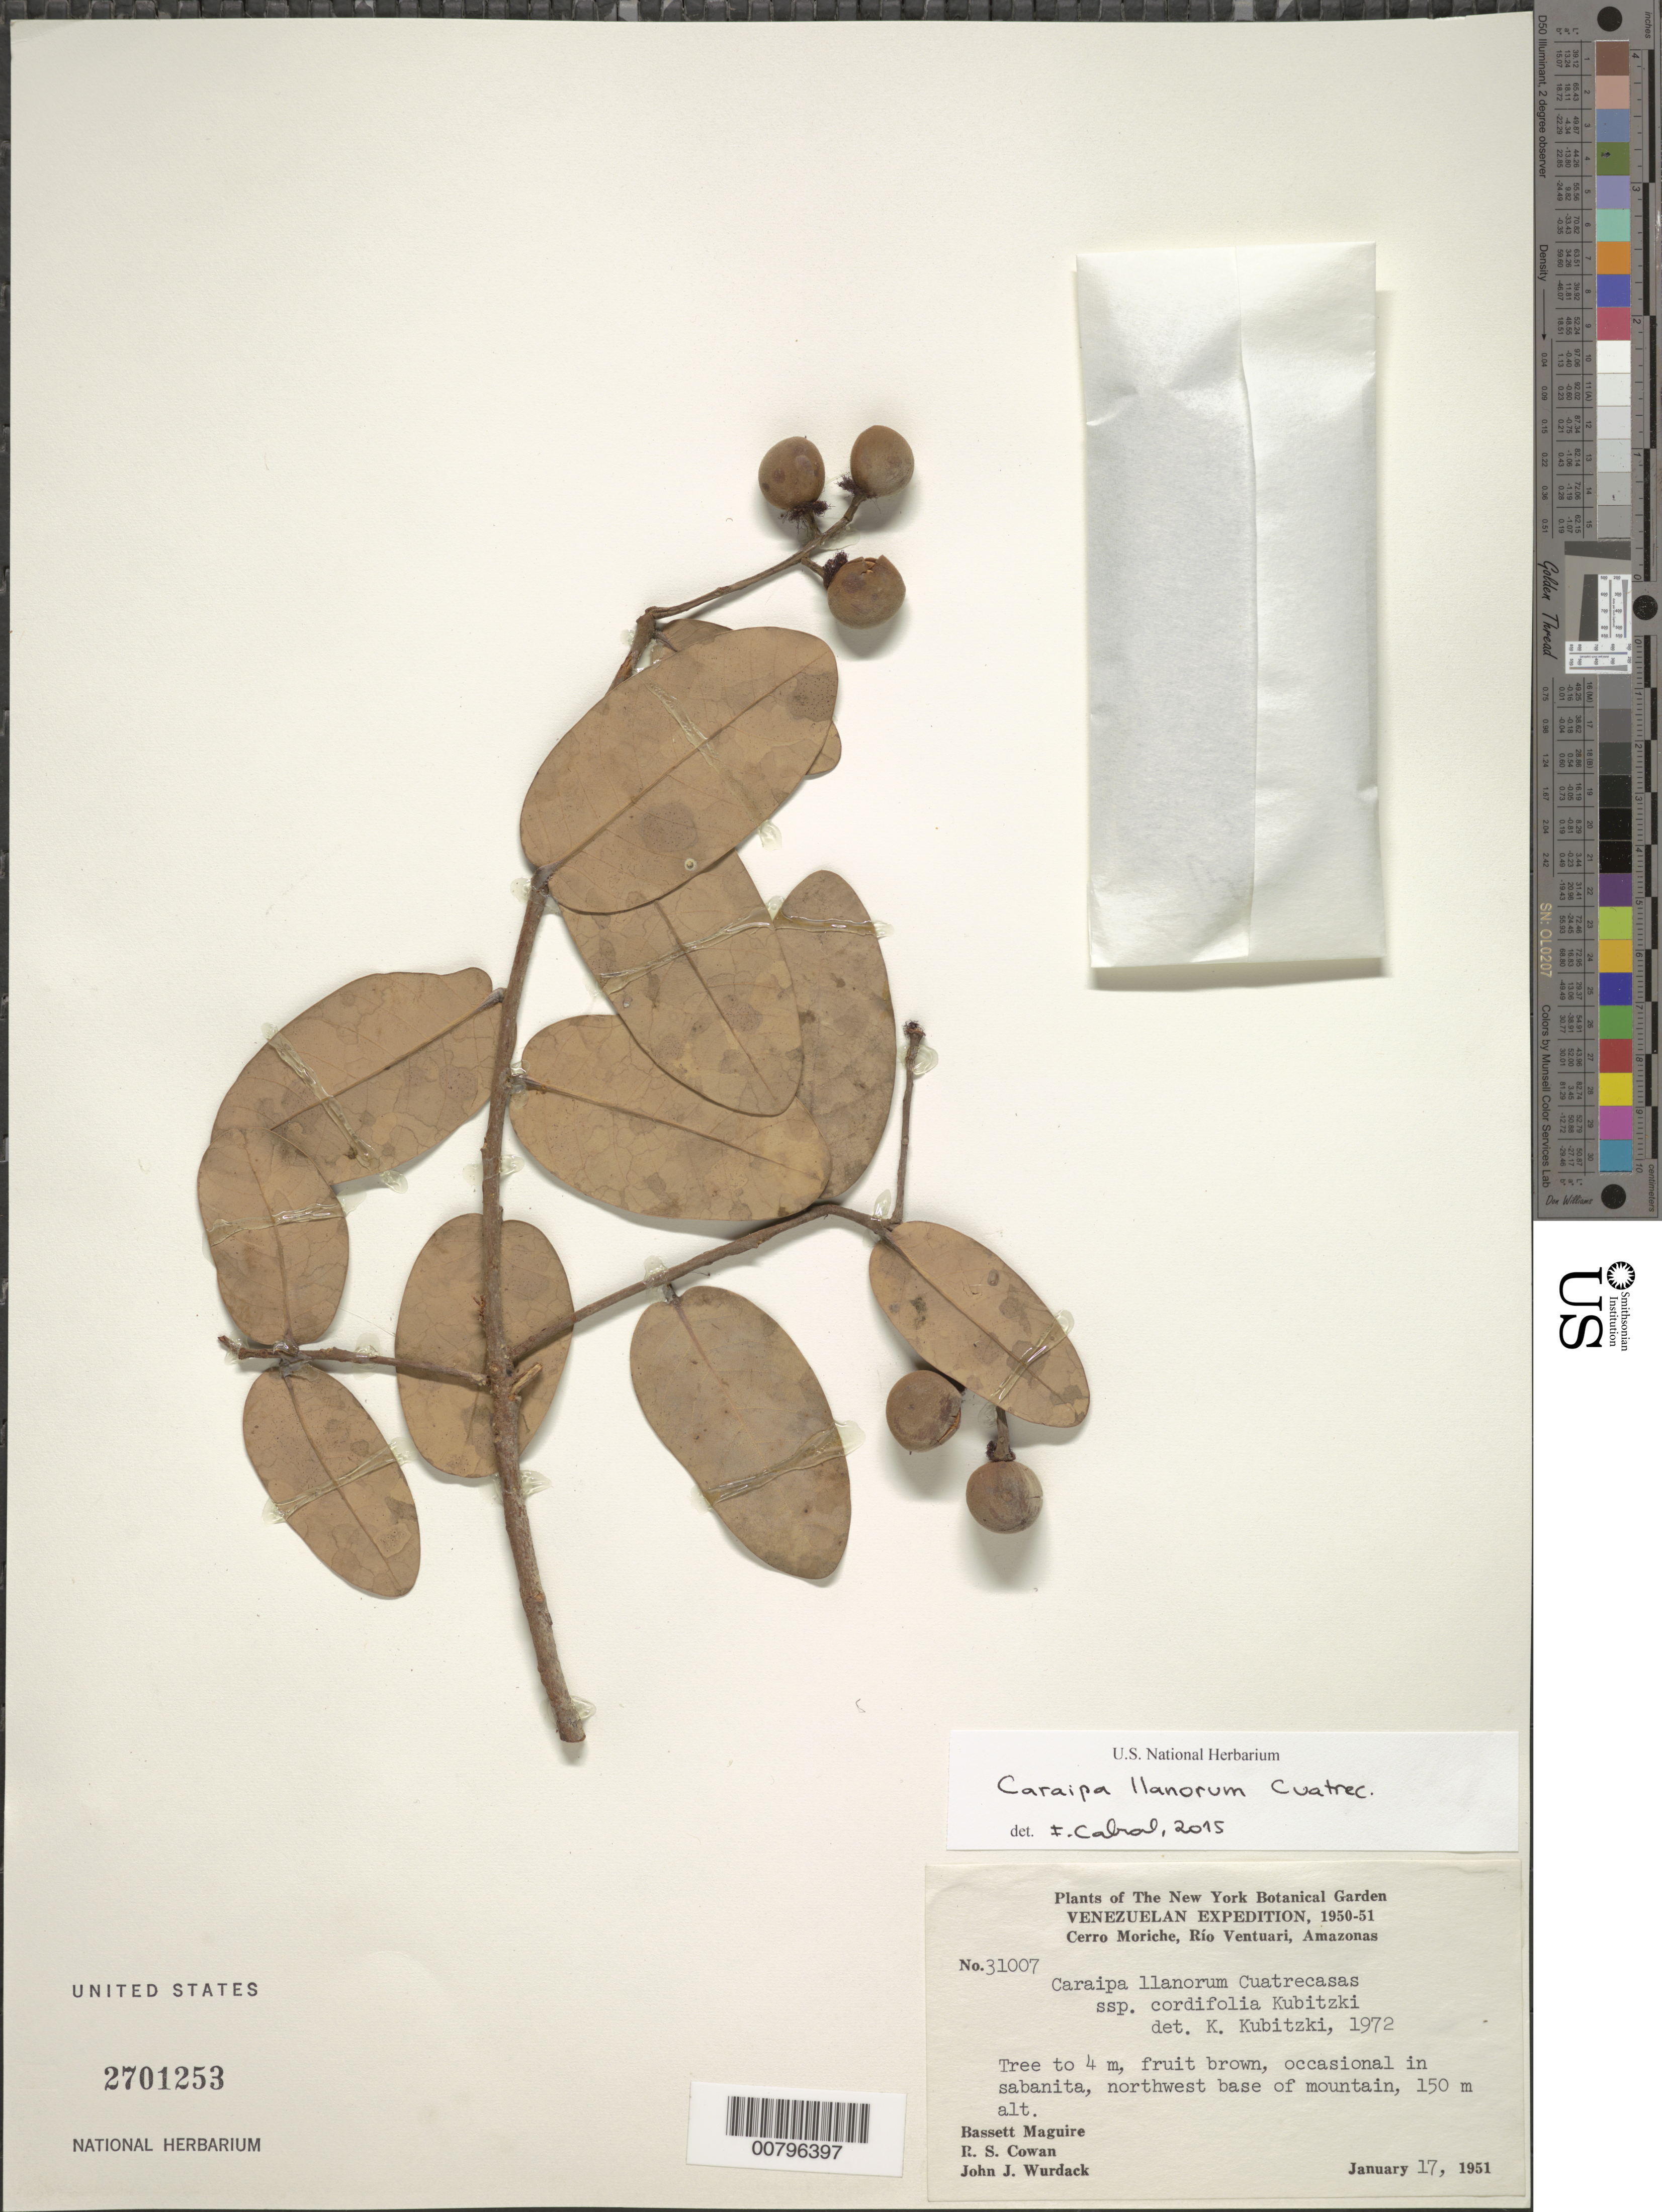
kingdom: Plantae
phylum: Tracheophyta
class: Magnoliopsida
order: Malpighiales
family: Calophyllaceae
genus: Caraipa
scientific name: Caraipa llanorum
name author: Cuatrec.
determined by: Cabral, F. N.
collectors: B. Maguire, R. S. Cowan & J. J. Wurdack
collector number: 31007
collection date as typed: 17-Jan-51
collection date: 1951-01-17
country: Venezuela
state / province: Amazonas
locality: Cerro Moriche, Río Ventuari, NW base of Cerro Moriche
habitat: Sabanita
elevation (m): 150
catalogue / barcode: US 2701253